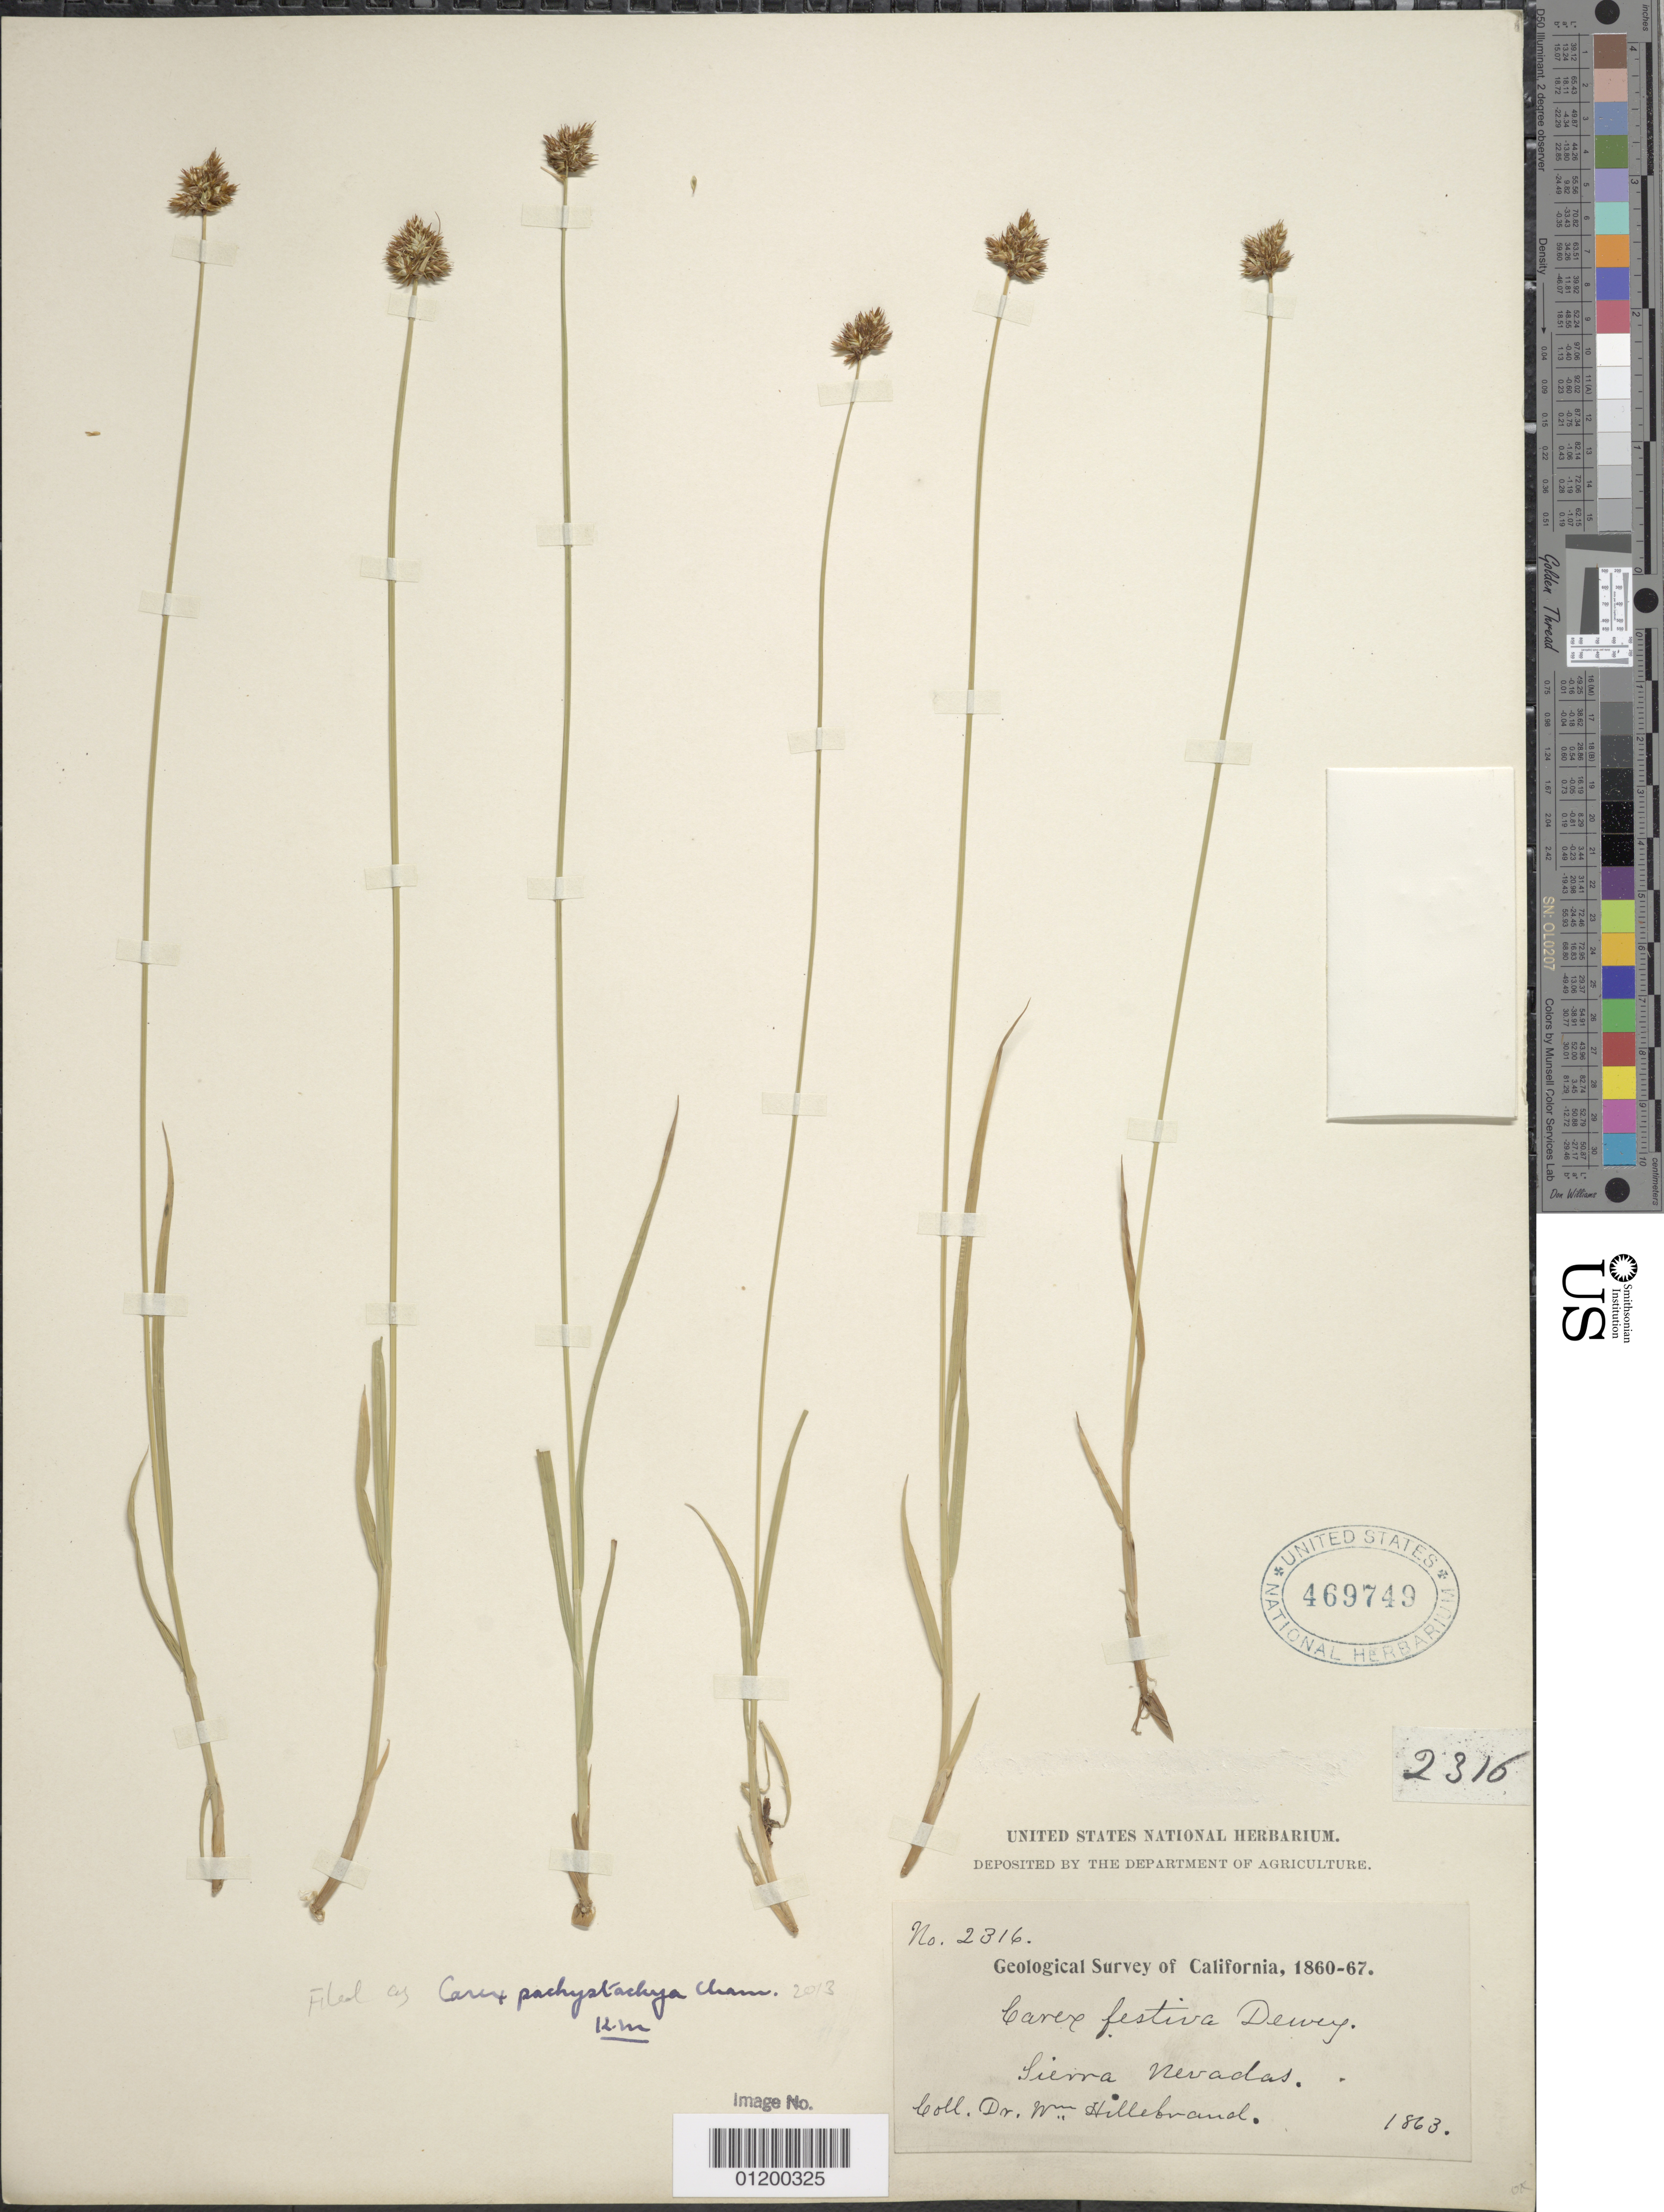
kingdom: Plantae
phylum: Tracheophyta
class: Liliopsida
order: Poales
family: Cyperaceae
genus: Carex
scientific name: Carex pachystachya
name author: Cham. ex Steud.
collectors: W. Hillebrand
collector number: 2316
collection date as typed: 1863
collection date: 1863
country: United States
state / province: California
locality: Sierra Nevada.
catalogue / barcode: US 469749